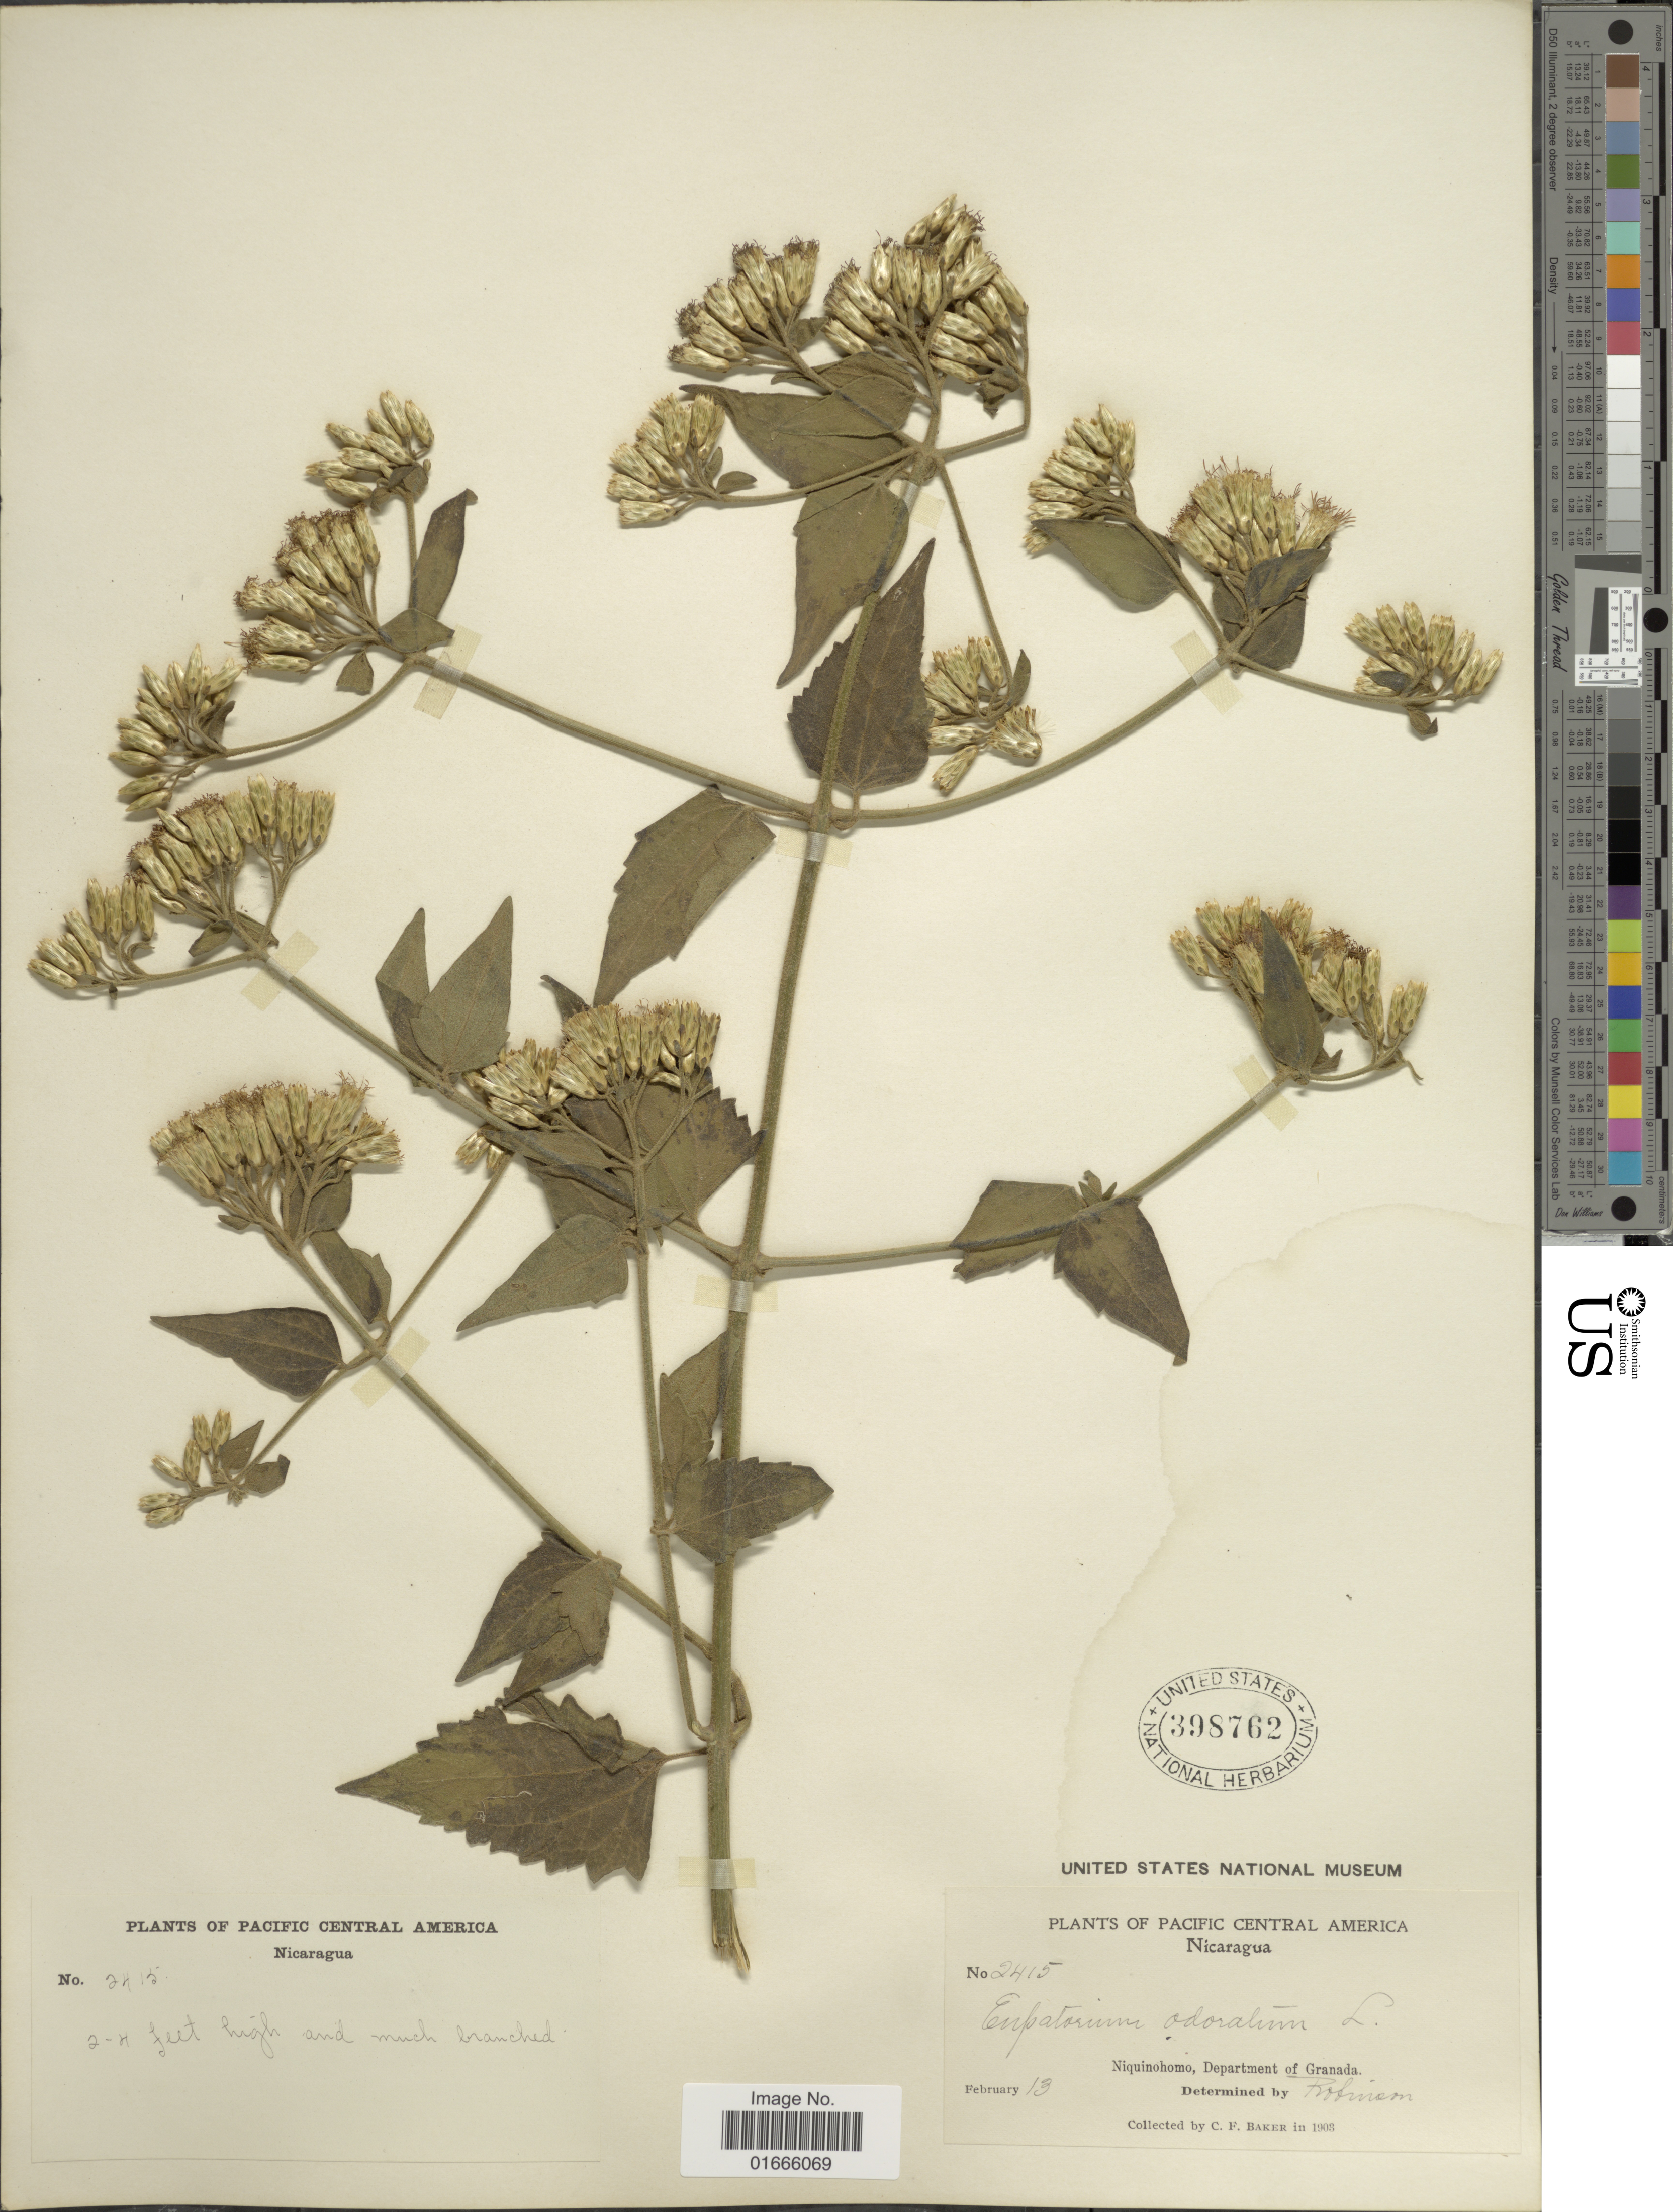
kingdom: Plantae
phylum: Tracheophyta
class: Magnoliopsida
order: Asterales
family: Asteraceae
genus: Chromolaena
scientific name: Chromolaena odorata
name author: (L.) R.M. King & H. Rob.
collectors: C. F. Baker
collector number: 2415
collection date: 1903-02-13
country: Nicaragua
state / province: Granada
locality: Niquinohomo, Department of Granada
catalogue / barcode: US 398762